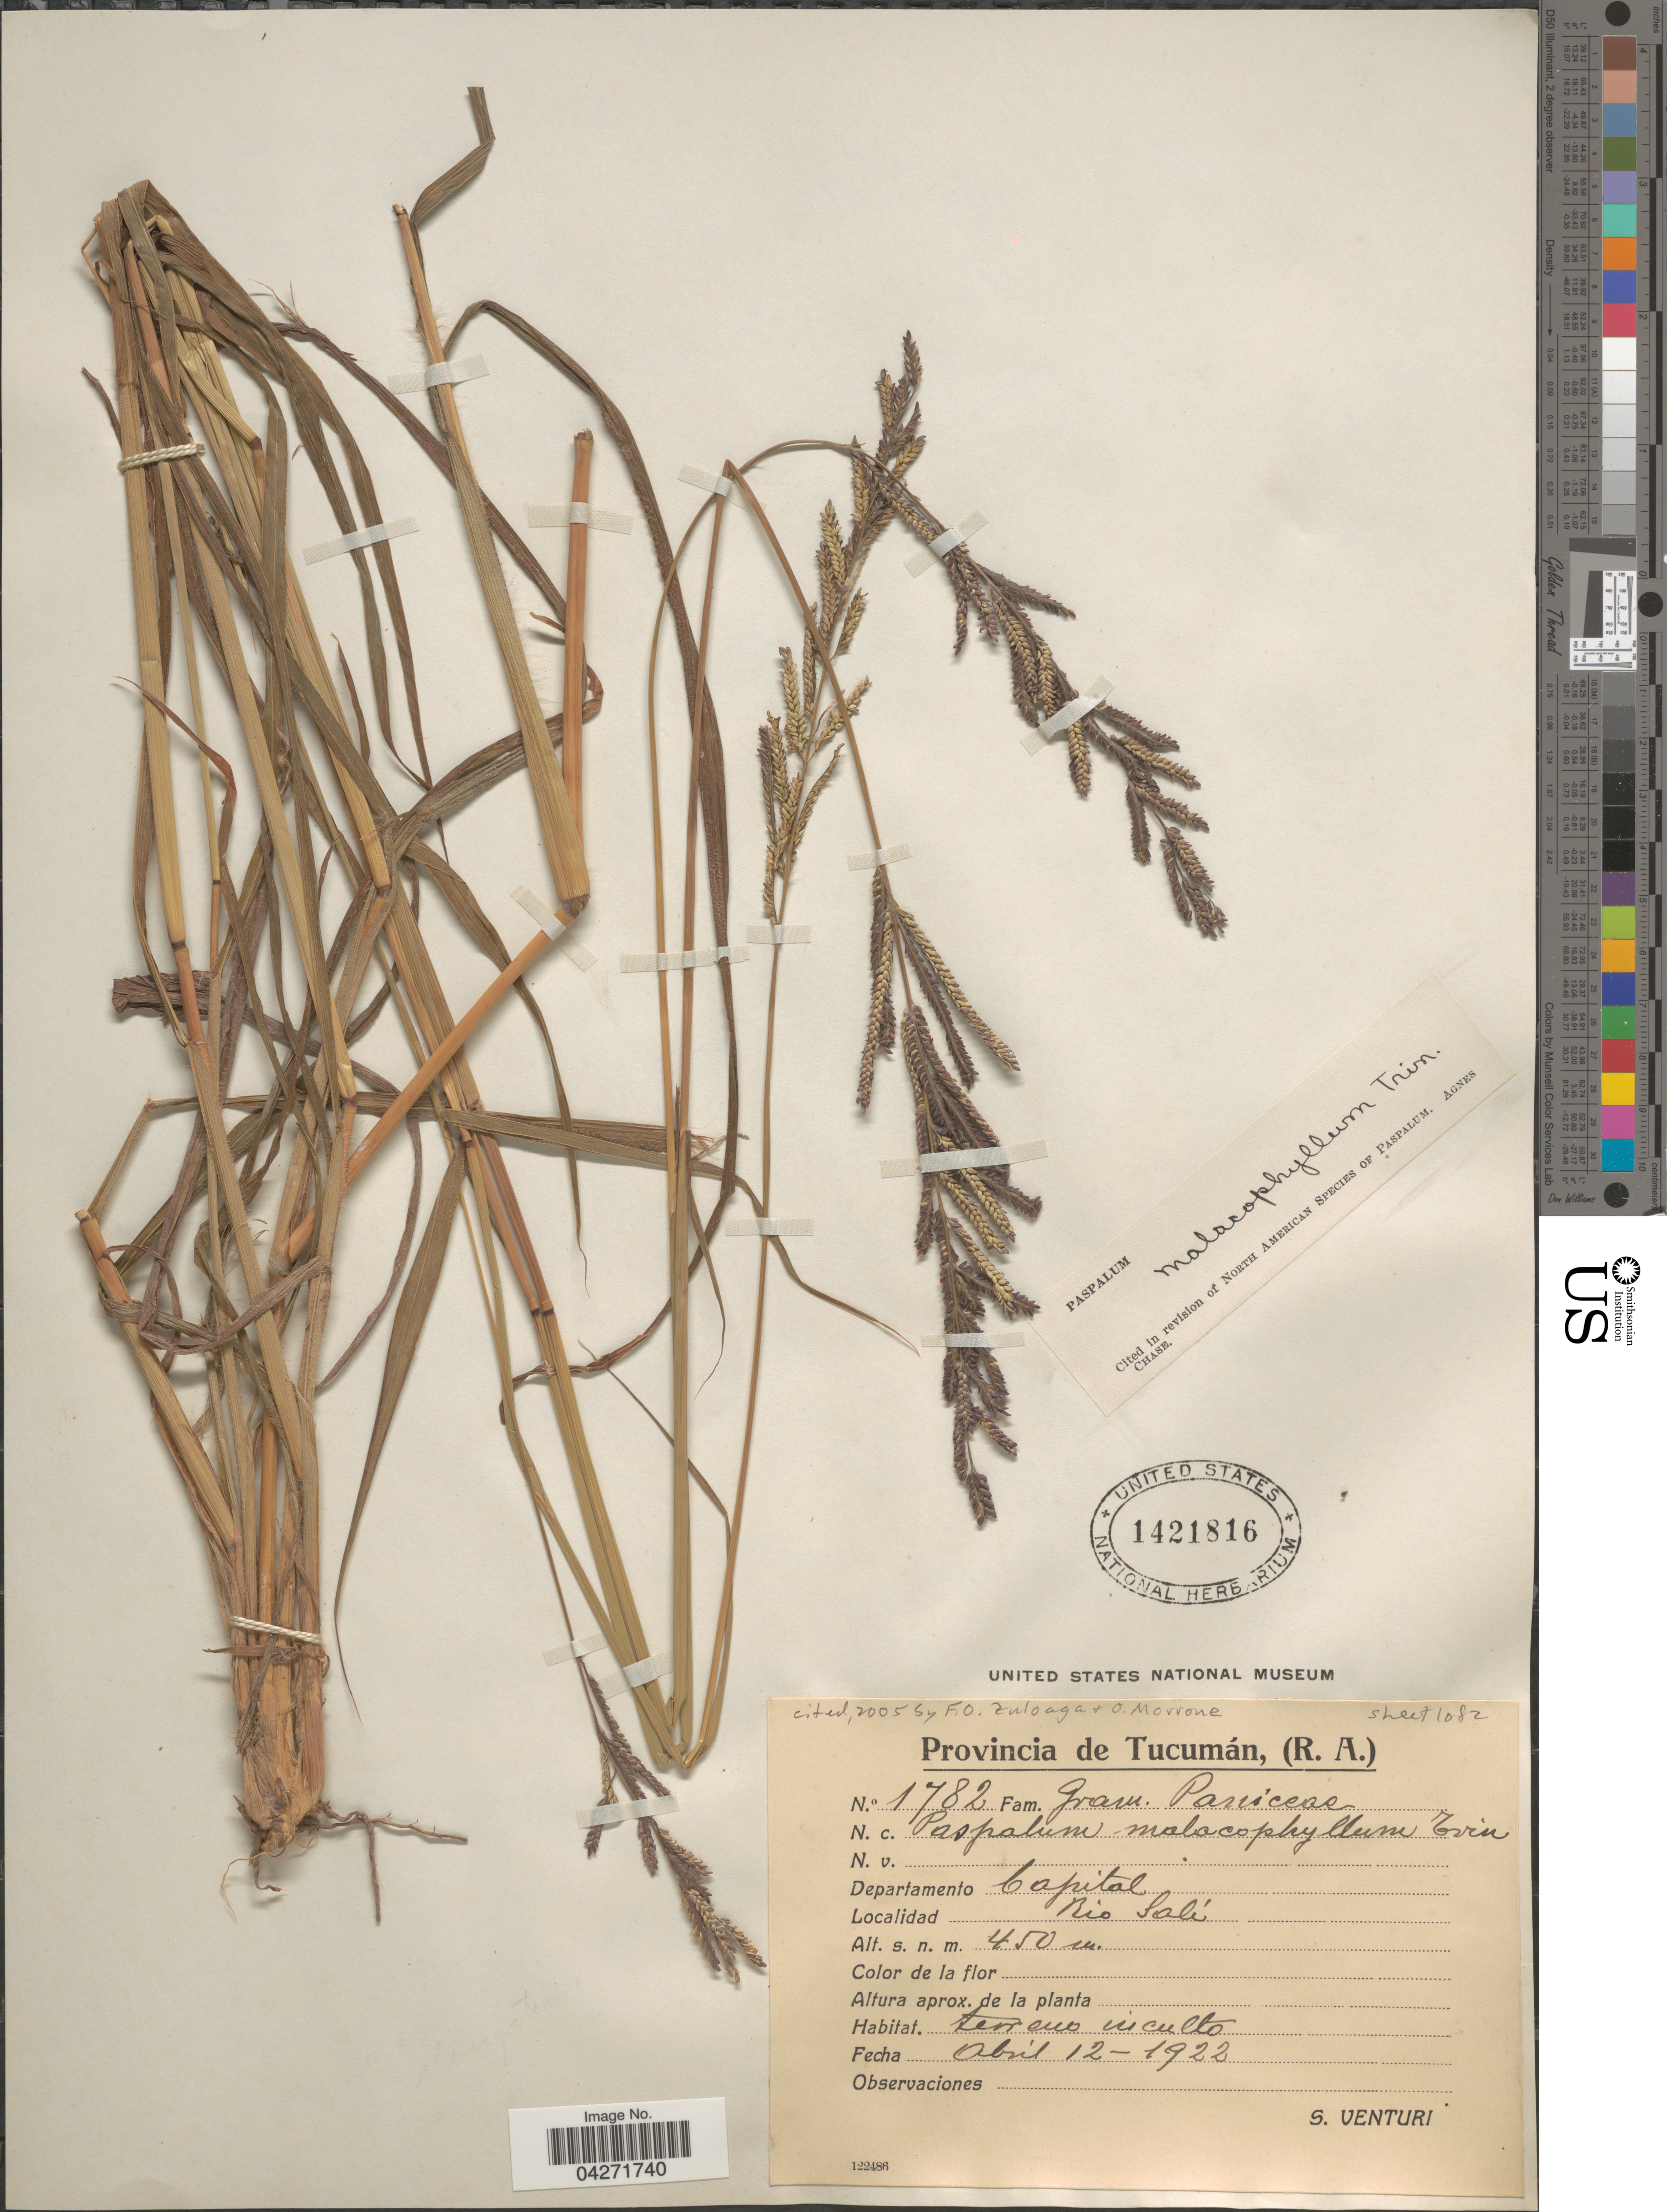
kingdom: Plantae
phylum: Tracheophyta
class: Liliopsida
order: Poales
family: Poaceae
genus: Paspalum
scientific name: Paspalum malacophyllum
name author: Trin.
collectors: S. Venturi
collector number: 1782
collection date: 1922-04-12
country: Argentina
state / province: Tucuman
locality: Departamento Capital. Rio Salí.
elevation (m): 450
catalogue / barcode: US 1421816